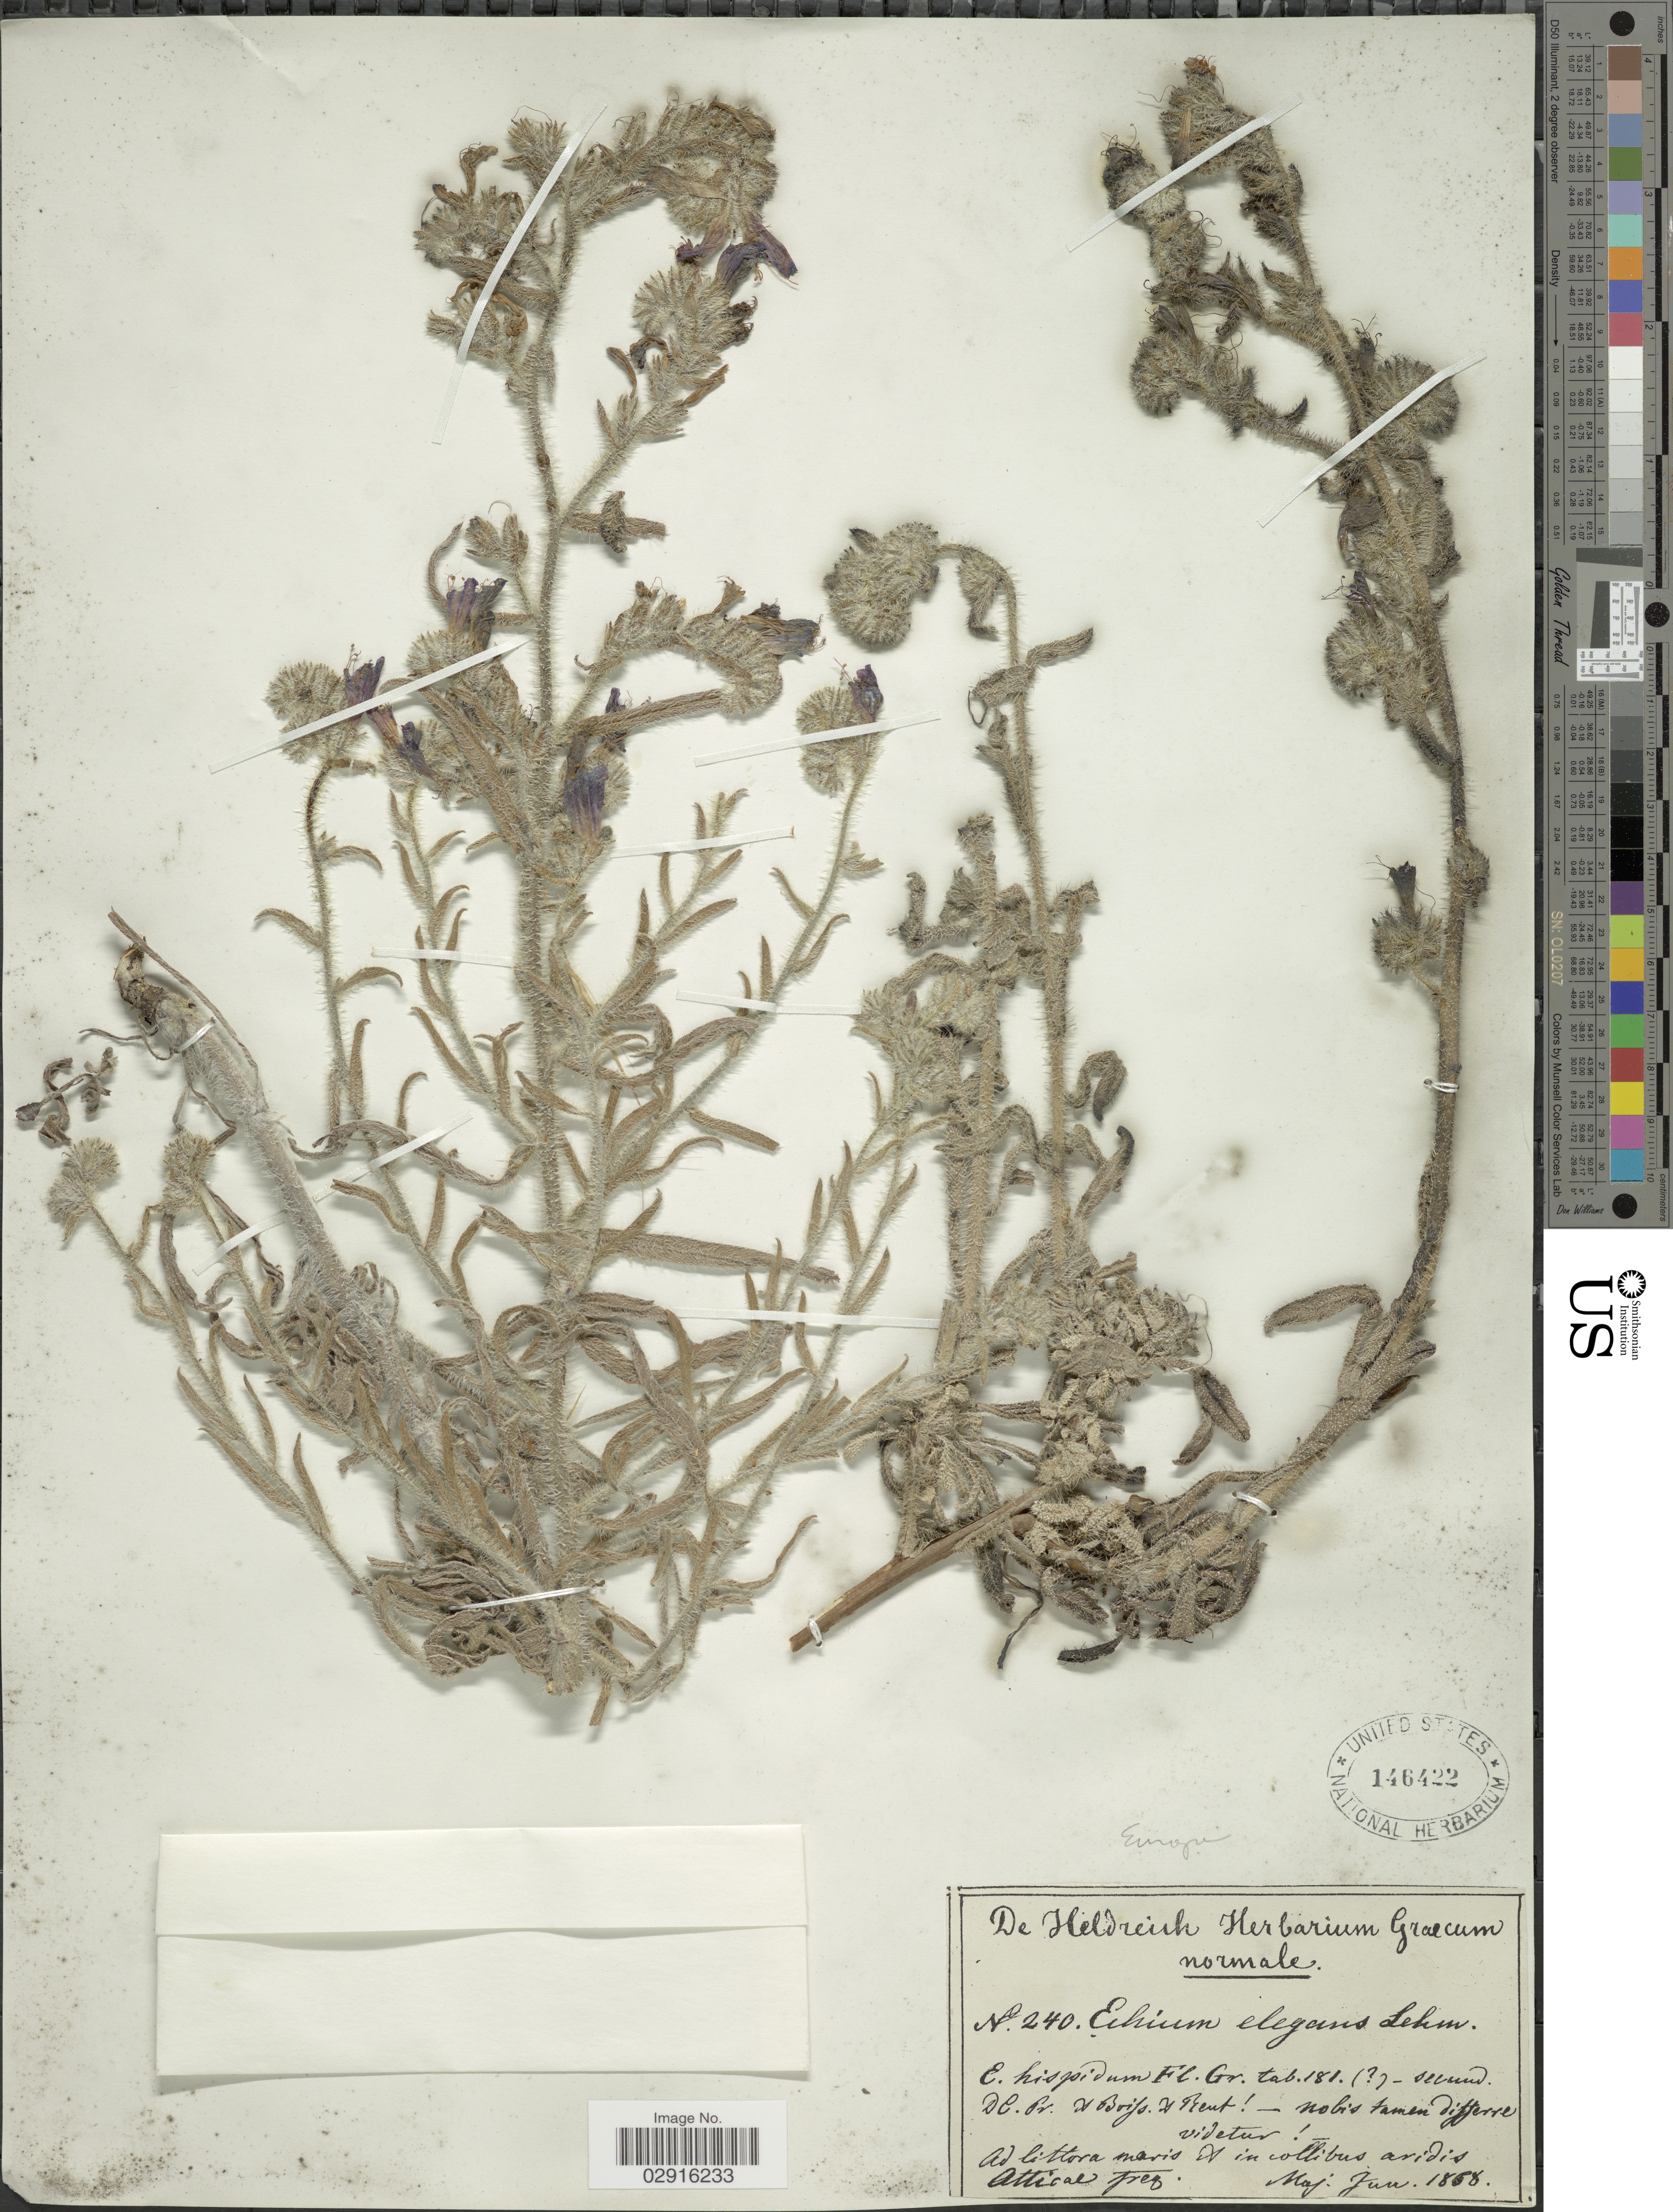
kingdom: Plantae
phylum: Tracheophyta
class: Magnoliopsida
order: Boraginales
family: Boraginaceae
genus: Echium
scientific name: Echium elegans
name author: Lehm.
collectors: -. De Heldreich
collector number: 240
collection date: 1868-05/1868-06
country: Greece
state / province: Attica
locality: Ad littora maris & in collibus aridis. Atticae freq.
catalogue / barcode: US 146422